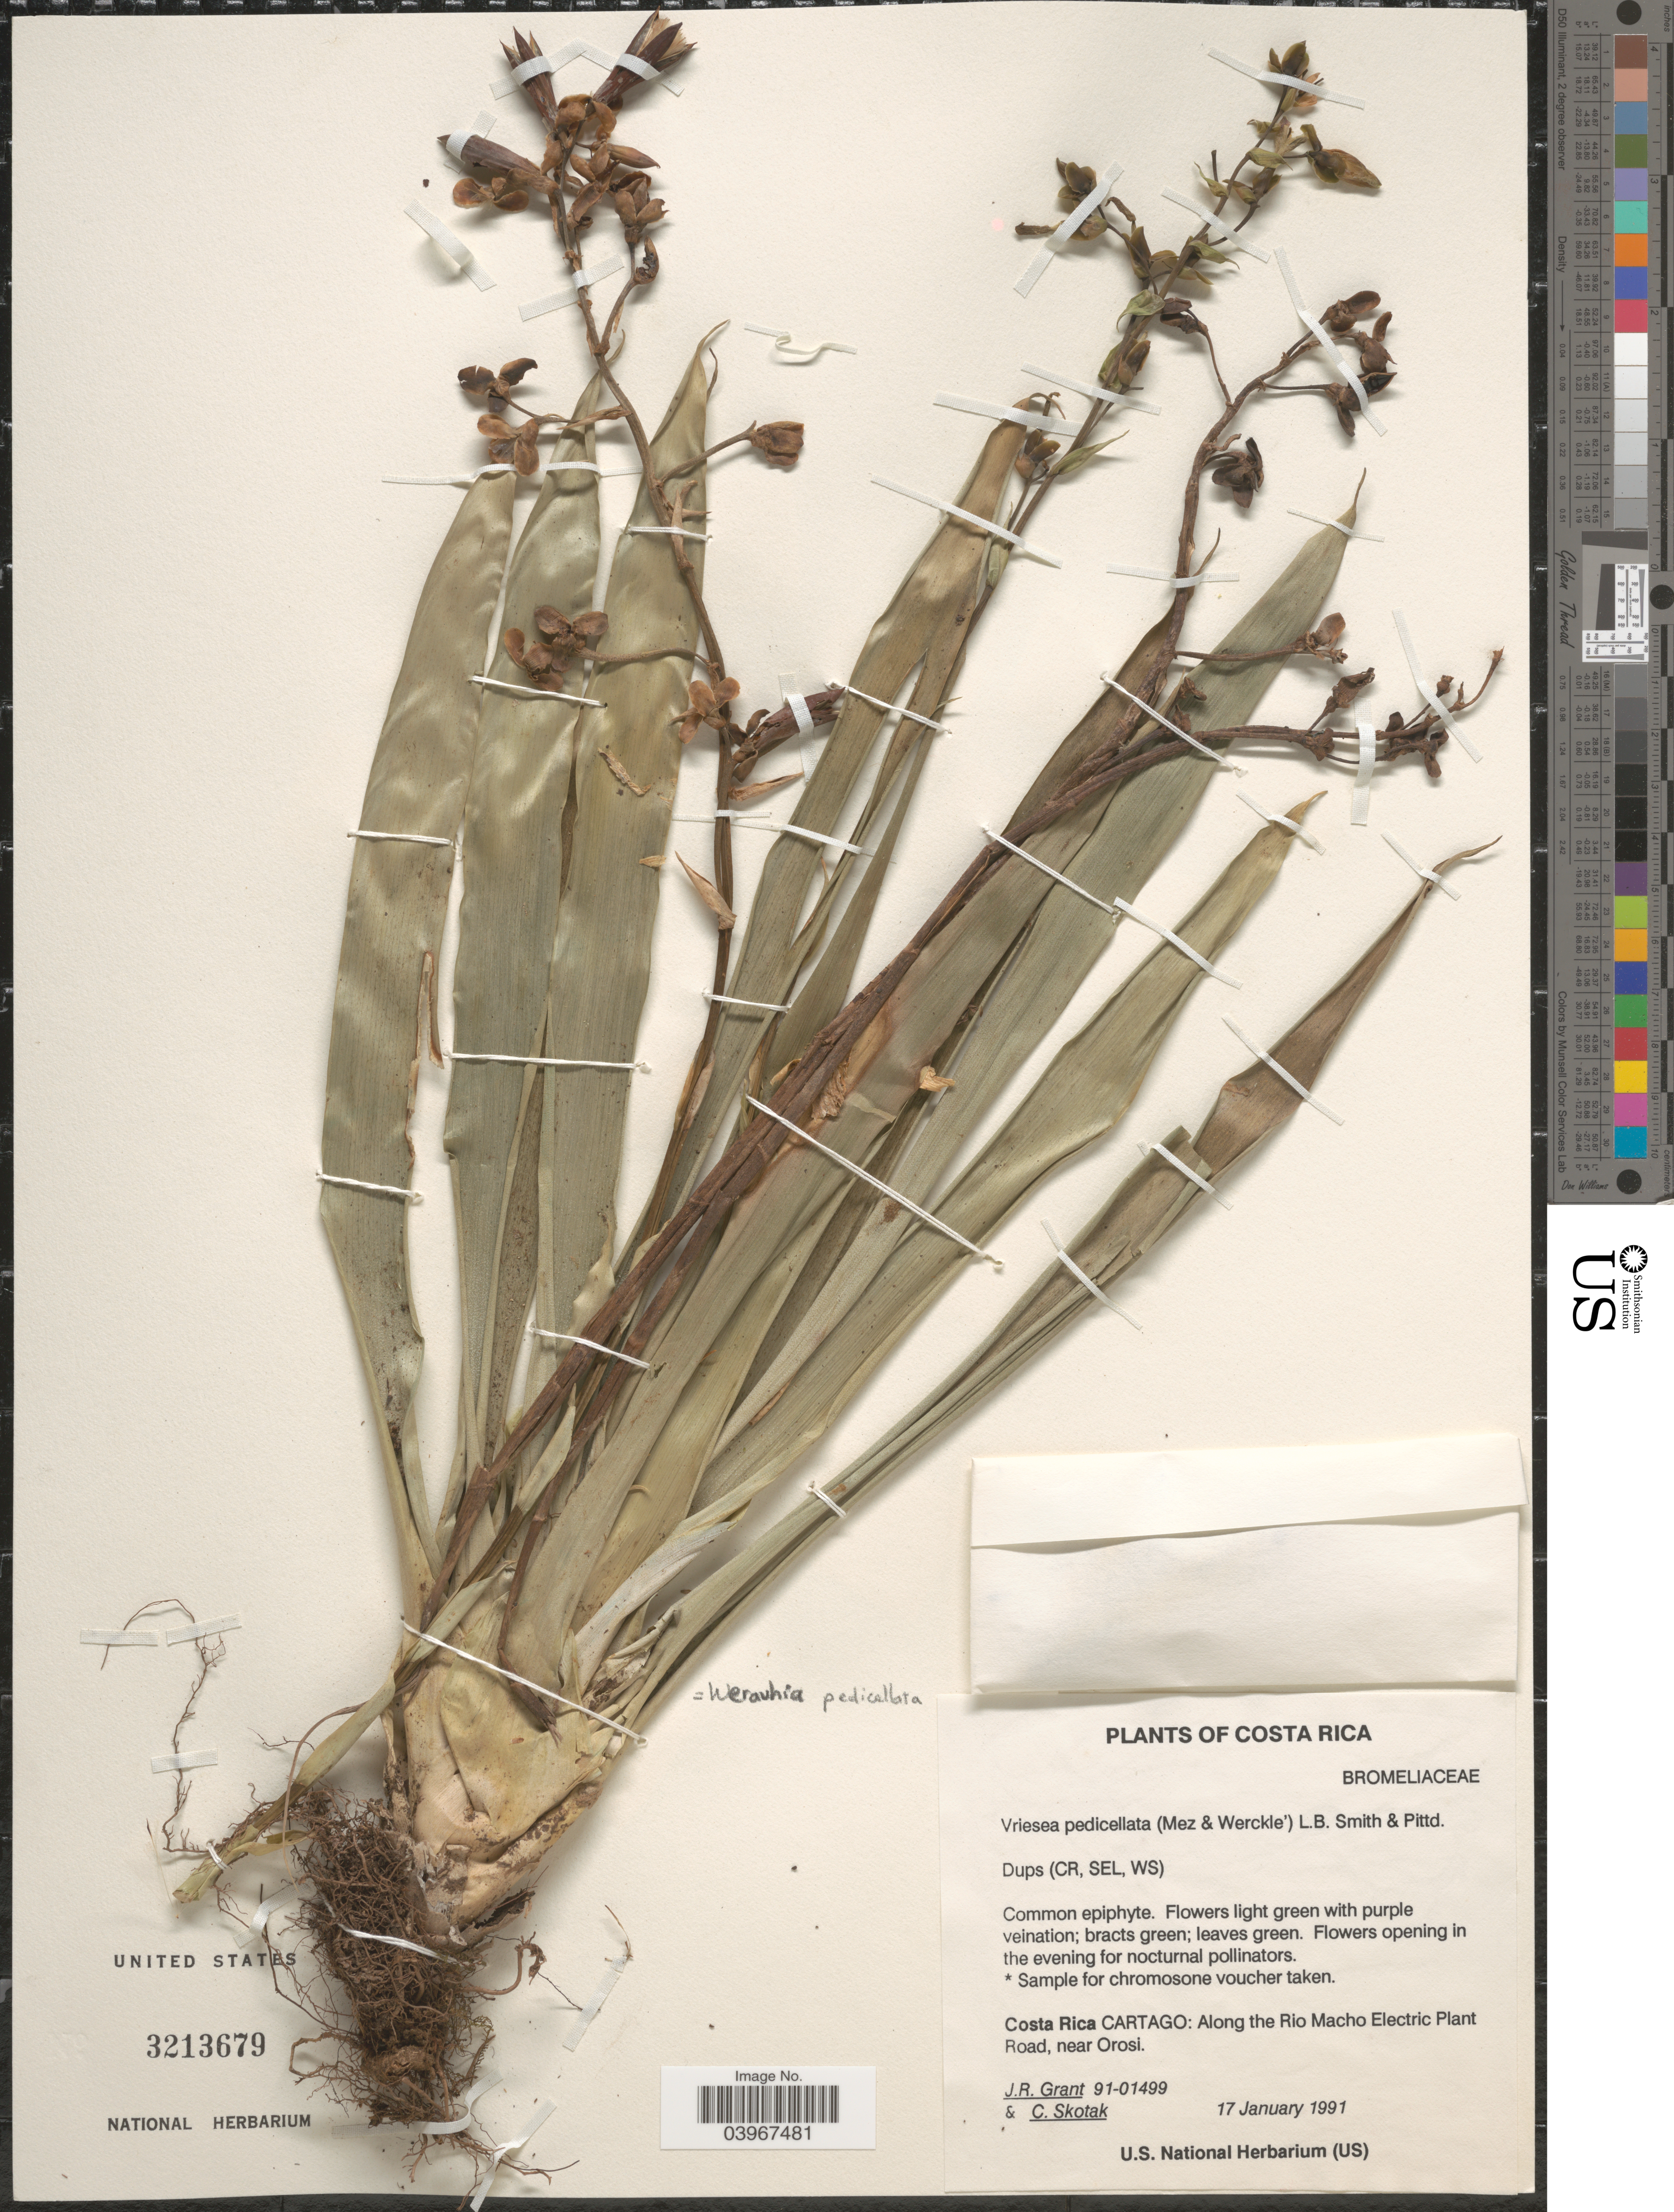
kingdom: Plantae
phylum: Tracheophyta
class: Liliopsida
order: Poales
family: Bromeliaceae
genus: Werauhia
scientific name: Werauhia pedicellata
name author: (Mez & Wercklé) J.R. Grant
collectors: J. Grant & C. Skotak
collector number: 91-01499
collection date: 1991-01-17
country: Costa Rica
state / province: Cartago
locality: Along the Rio Macho Electric Plant Road, near Orosi.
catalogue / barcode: US 3213679